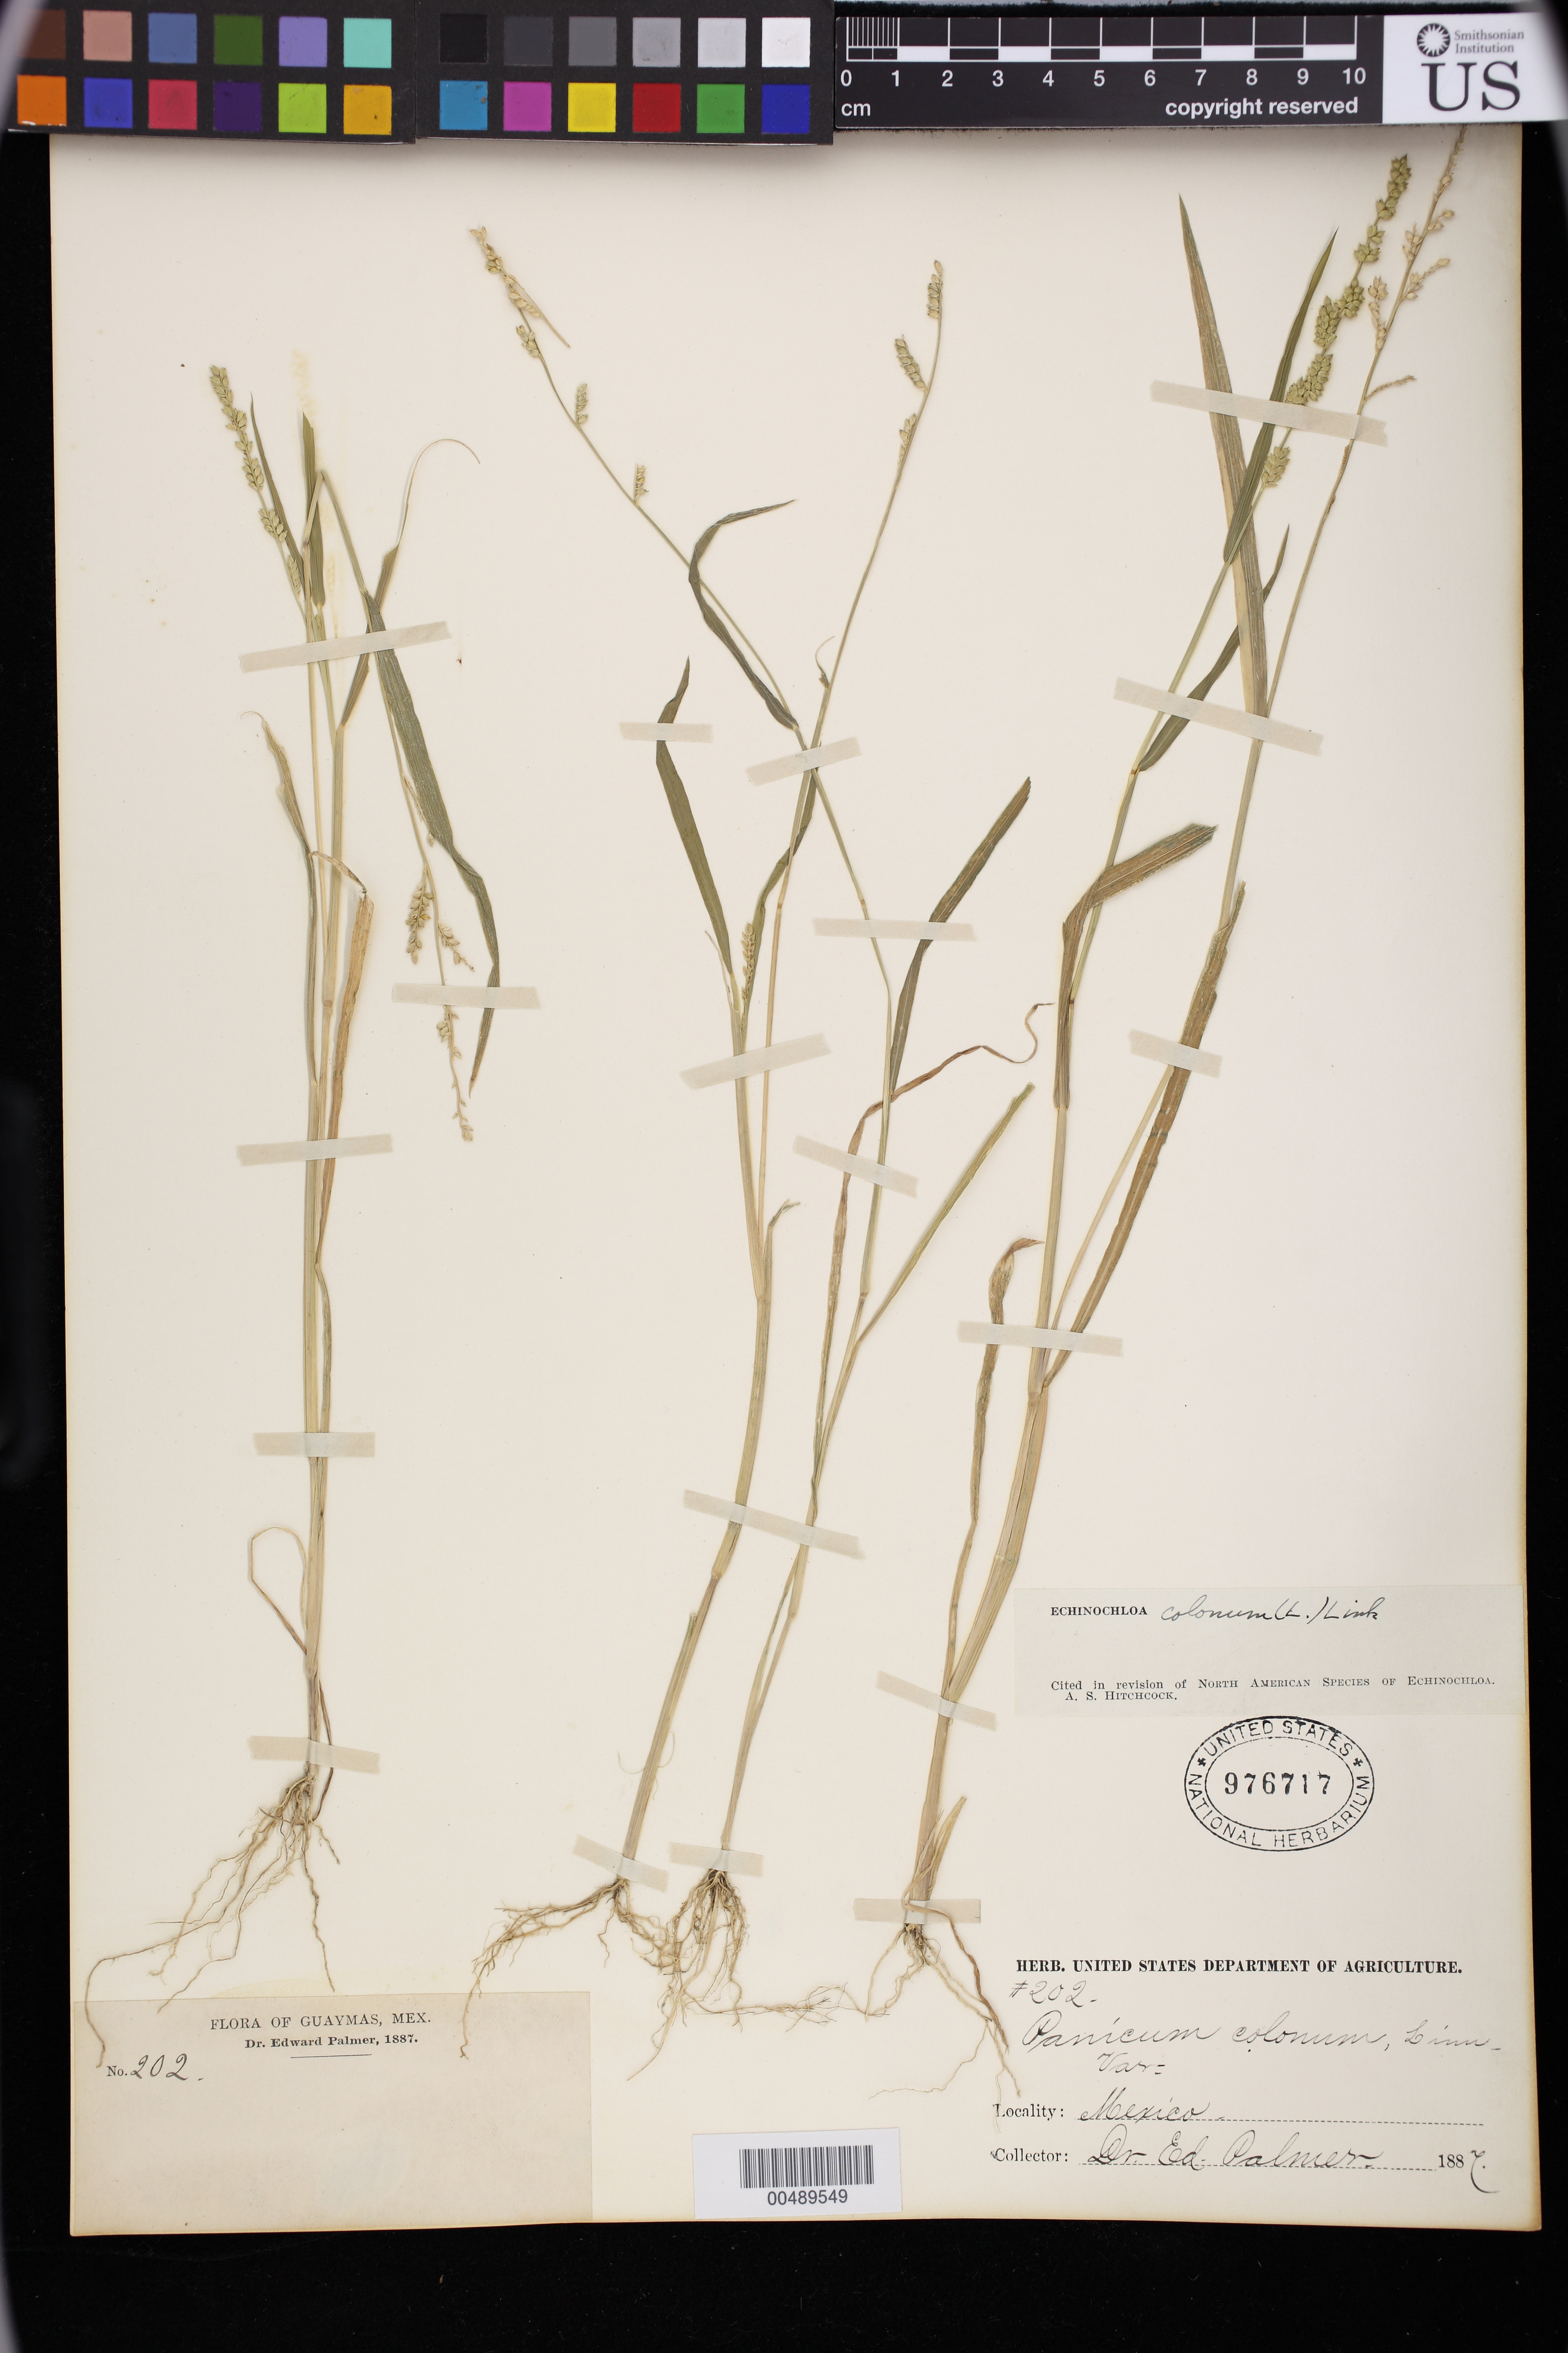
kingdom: Plantae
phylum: Tracheophyta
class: Liliopsida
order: Poales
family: Poaceae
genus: Echinochloa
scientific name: Echinochloa colona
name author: (L.) Link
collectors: E. Palmer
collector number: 202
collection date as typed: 1887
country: Mexico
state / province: Sonora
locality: Guaymas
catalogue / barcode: US 976717